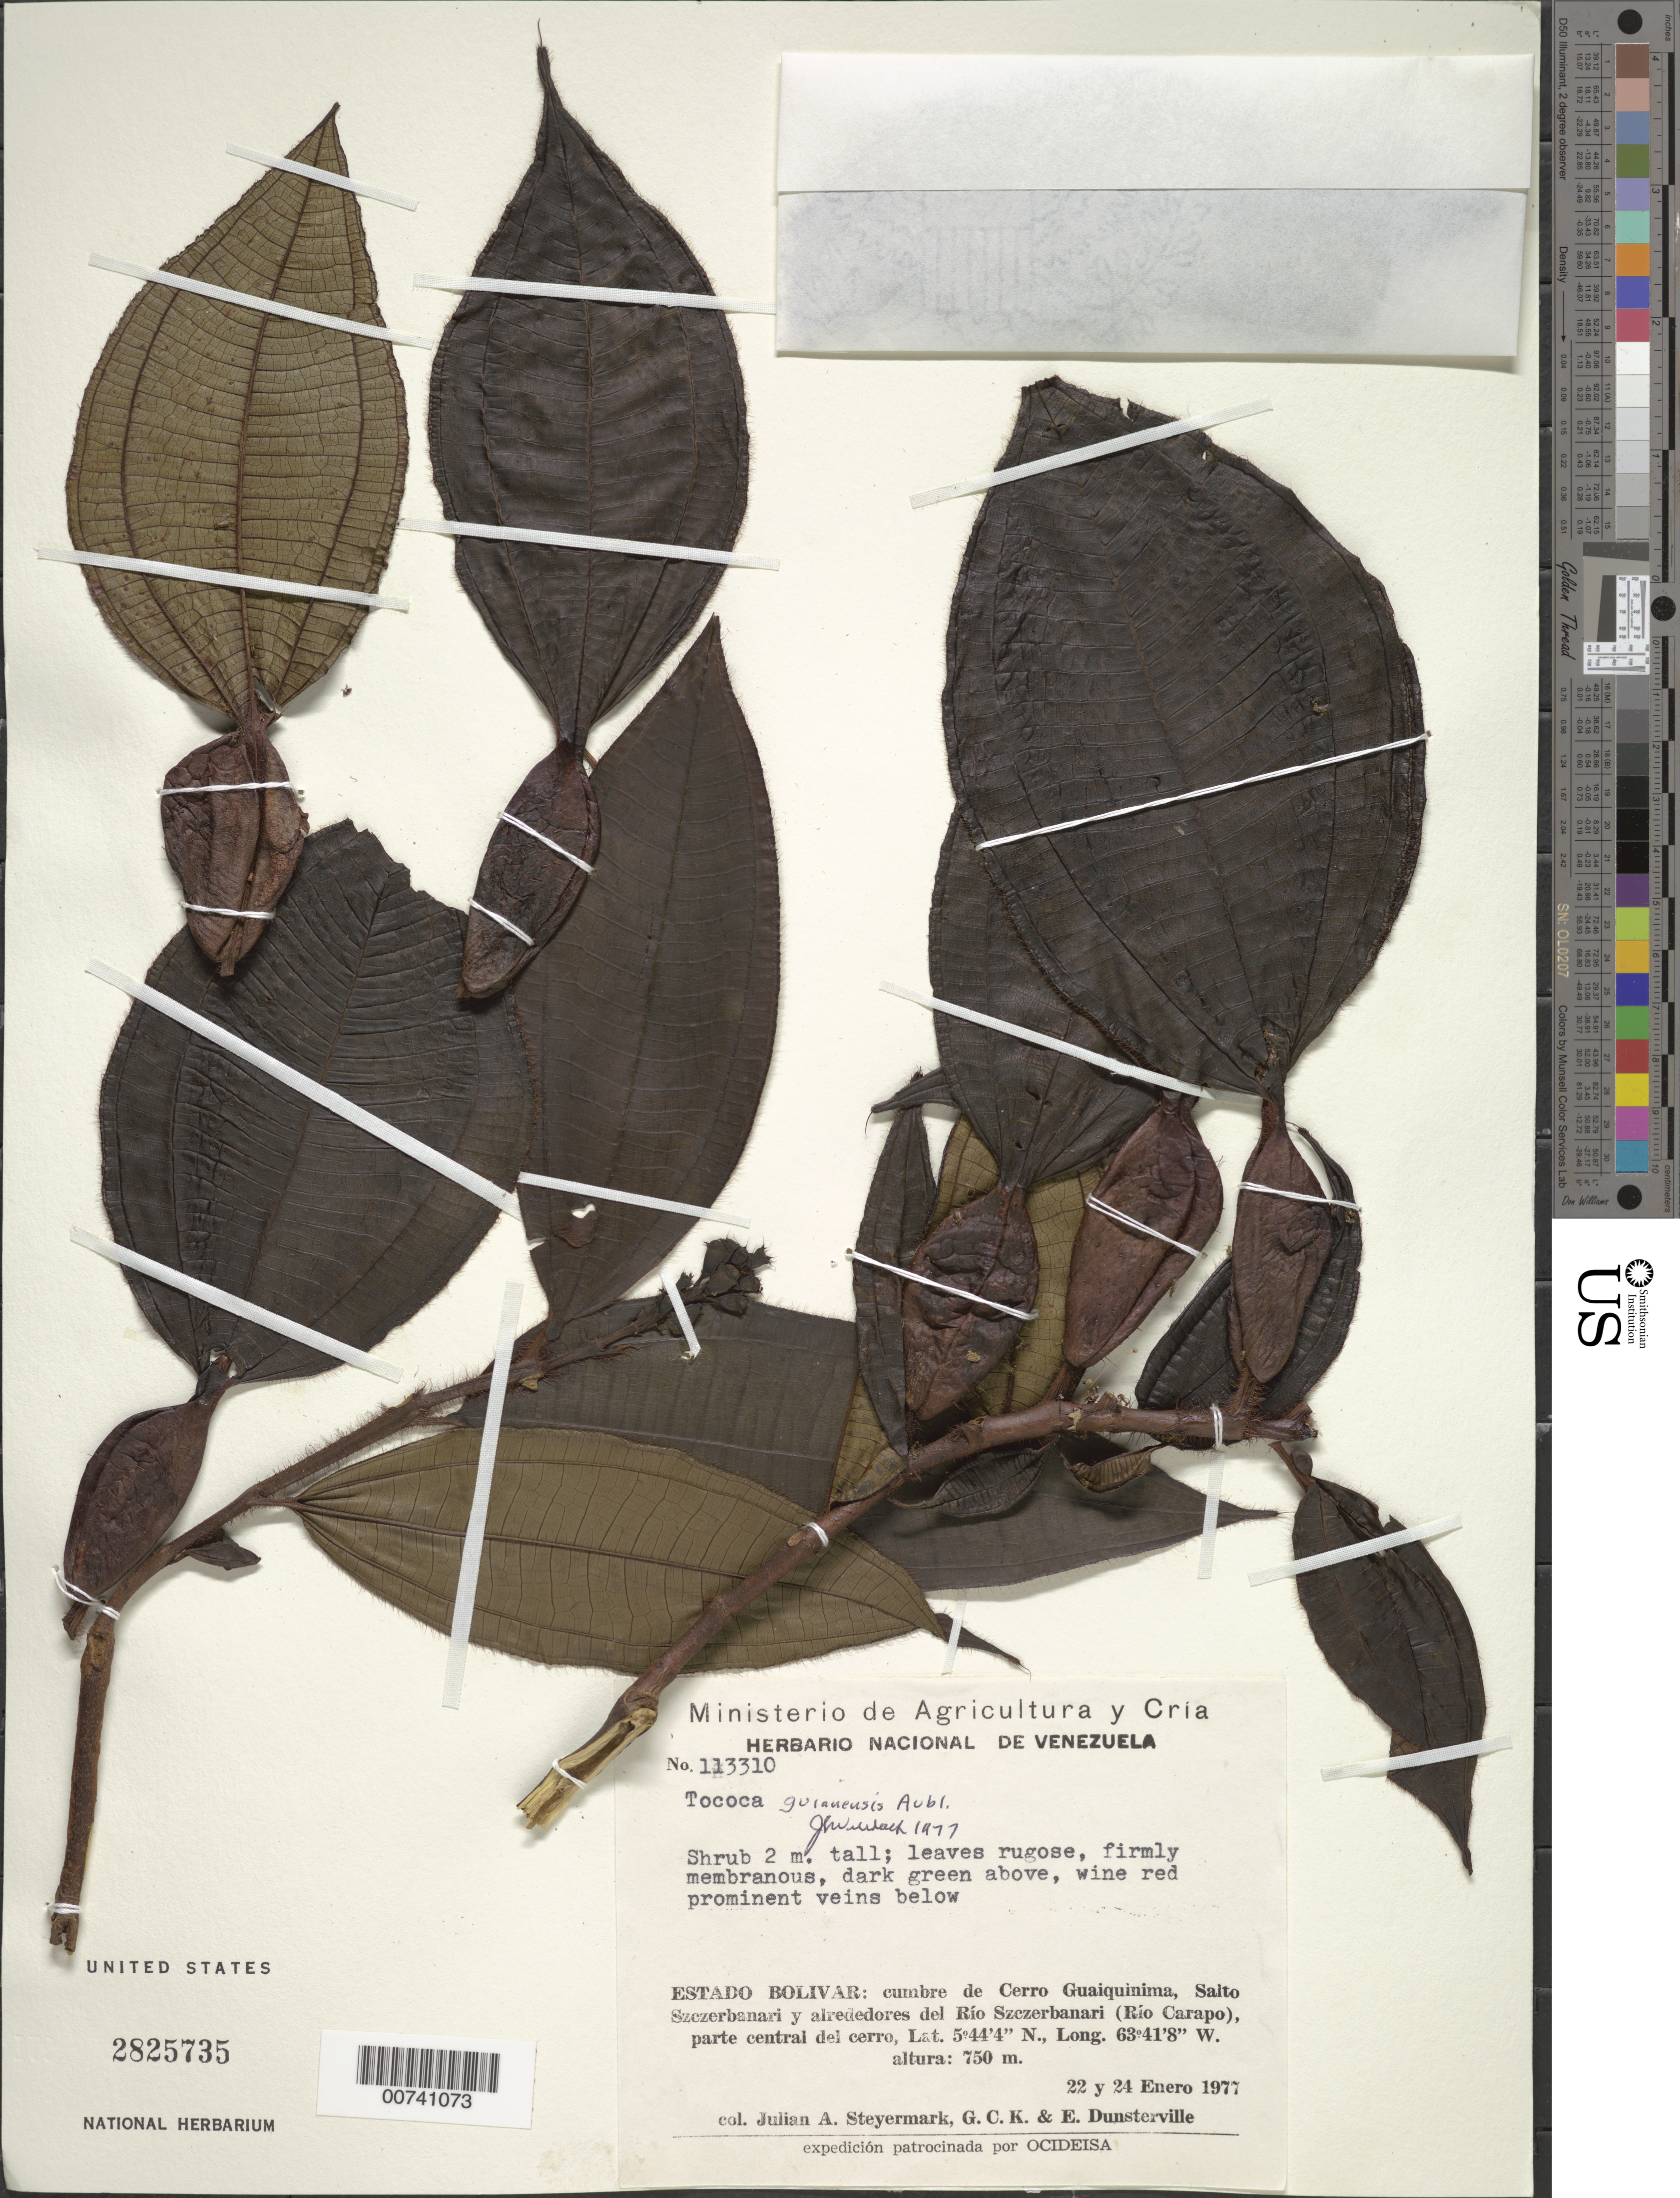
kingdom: Plantae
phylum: Tracheophyta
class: Magnoliopsida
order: Myrtales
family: Melastomataceae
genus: Tococa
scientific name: Tococa guianensis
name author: Aubl.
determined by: Wurdack, John J., (US), US (UNITED STATES)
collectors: J. Steyermark, G. C. K. Dunsterville & E. Dunsterville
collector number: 113310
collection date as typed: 22-Jan-77 and 24-Jan-77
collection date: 1977-01-22,1977-01-24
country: Venezuela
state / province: Bolívar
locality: Cerro Guaiquinima, Salto Szczerbanari y alrededores del Río Szcerbanari (Río Carapo)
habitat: Parte central del cerro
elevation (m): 750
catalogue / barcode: US 2825735